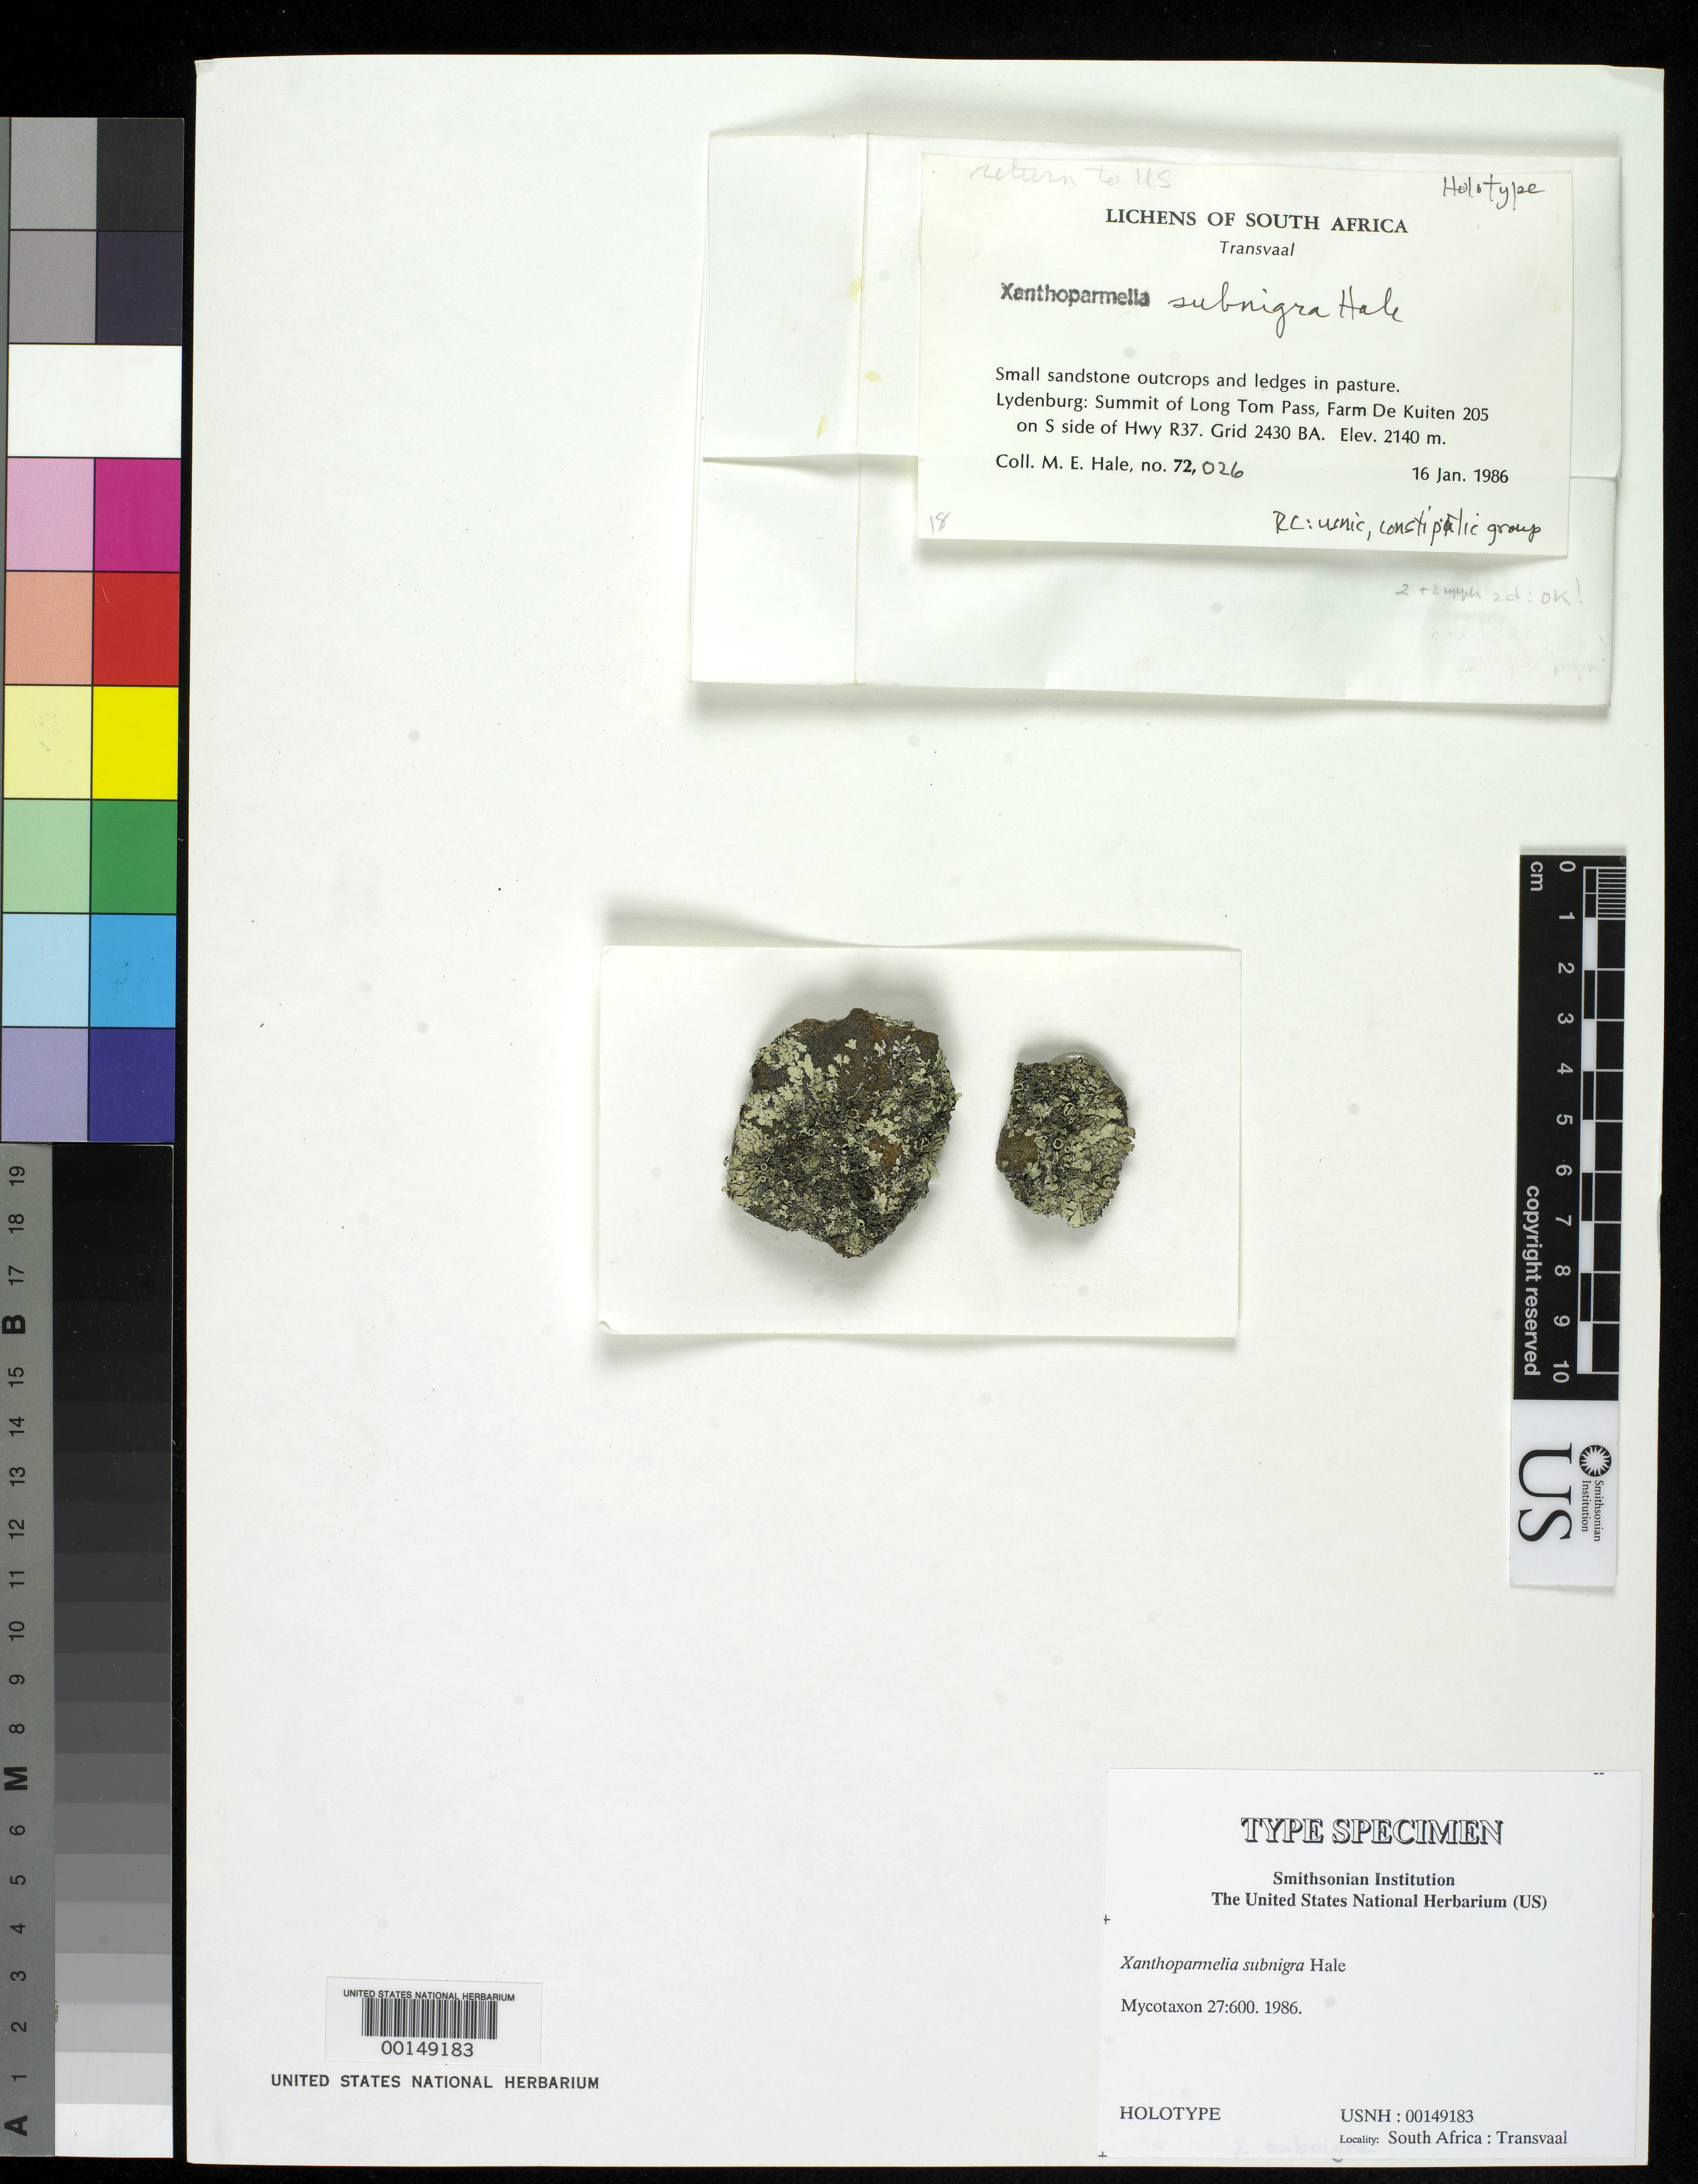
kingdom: Fungi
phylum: Ascomycota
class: Lecanoromycetes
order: Lecanorales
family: Parmeliaceae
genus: Xanthoparmelia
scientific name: Xanthoparmelia subnigra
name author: Hale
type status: Holotype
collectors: M. Hale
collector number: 72026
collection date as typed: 16 Jan 1986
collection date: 1986-01-16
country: South Africa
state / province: Mpumalanga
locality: Lydenburg, summit of Long Tom Pass, Farm de Kuiten 205 on S side of Hwy R37 Grid 2430 BA, sandstone outcrops & ledges in pasture. Transvaal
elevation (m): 2140